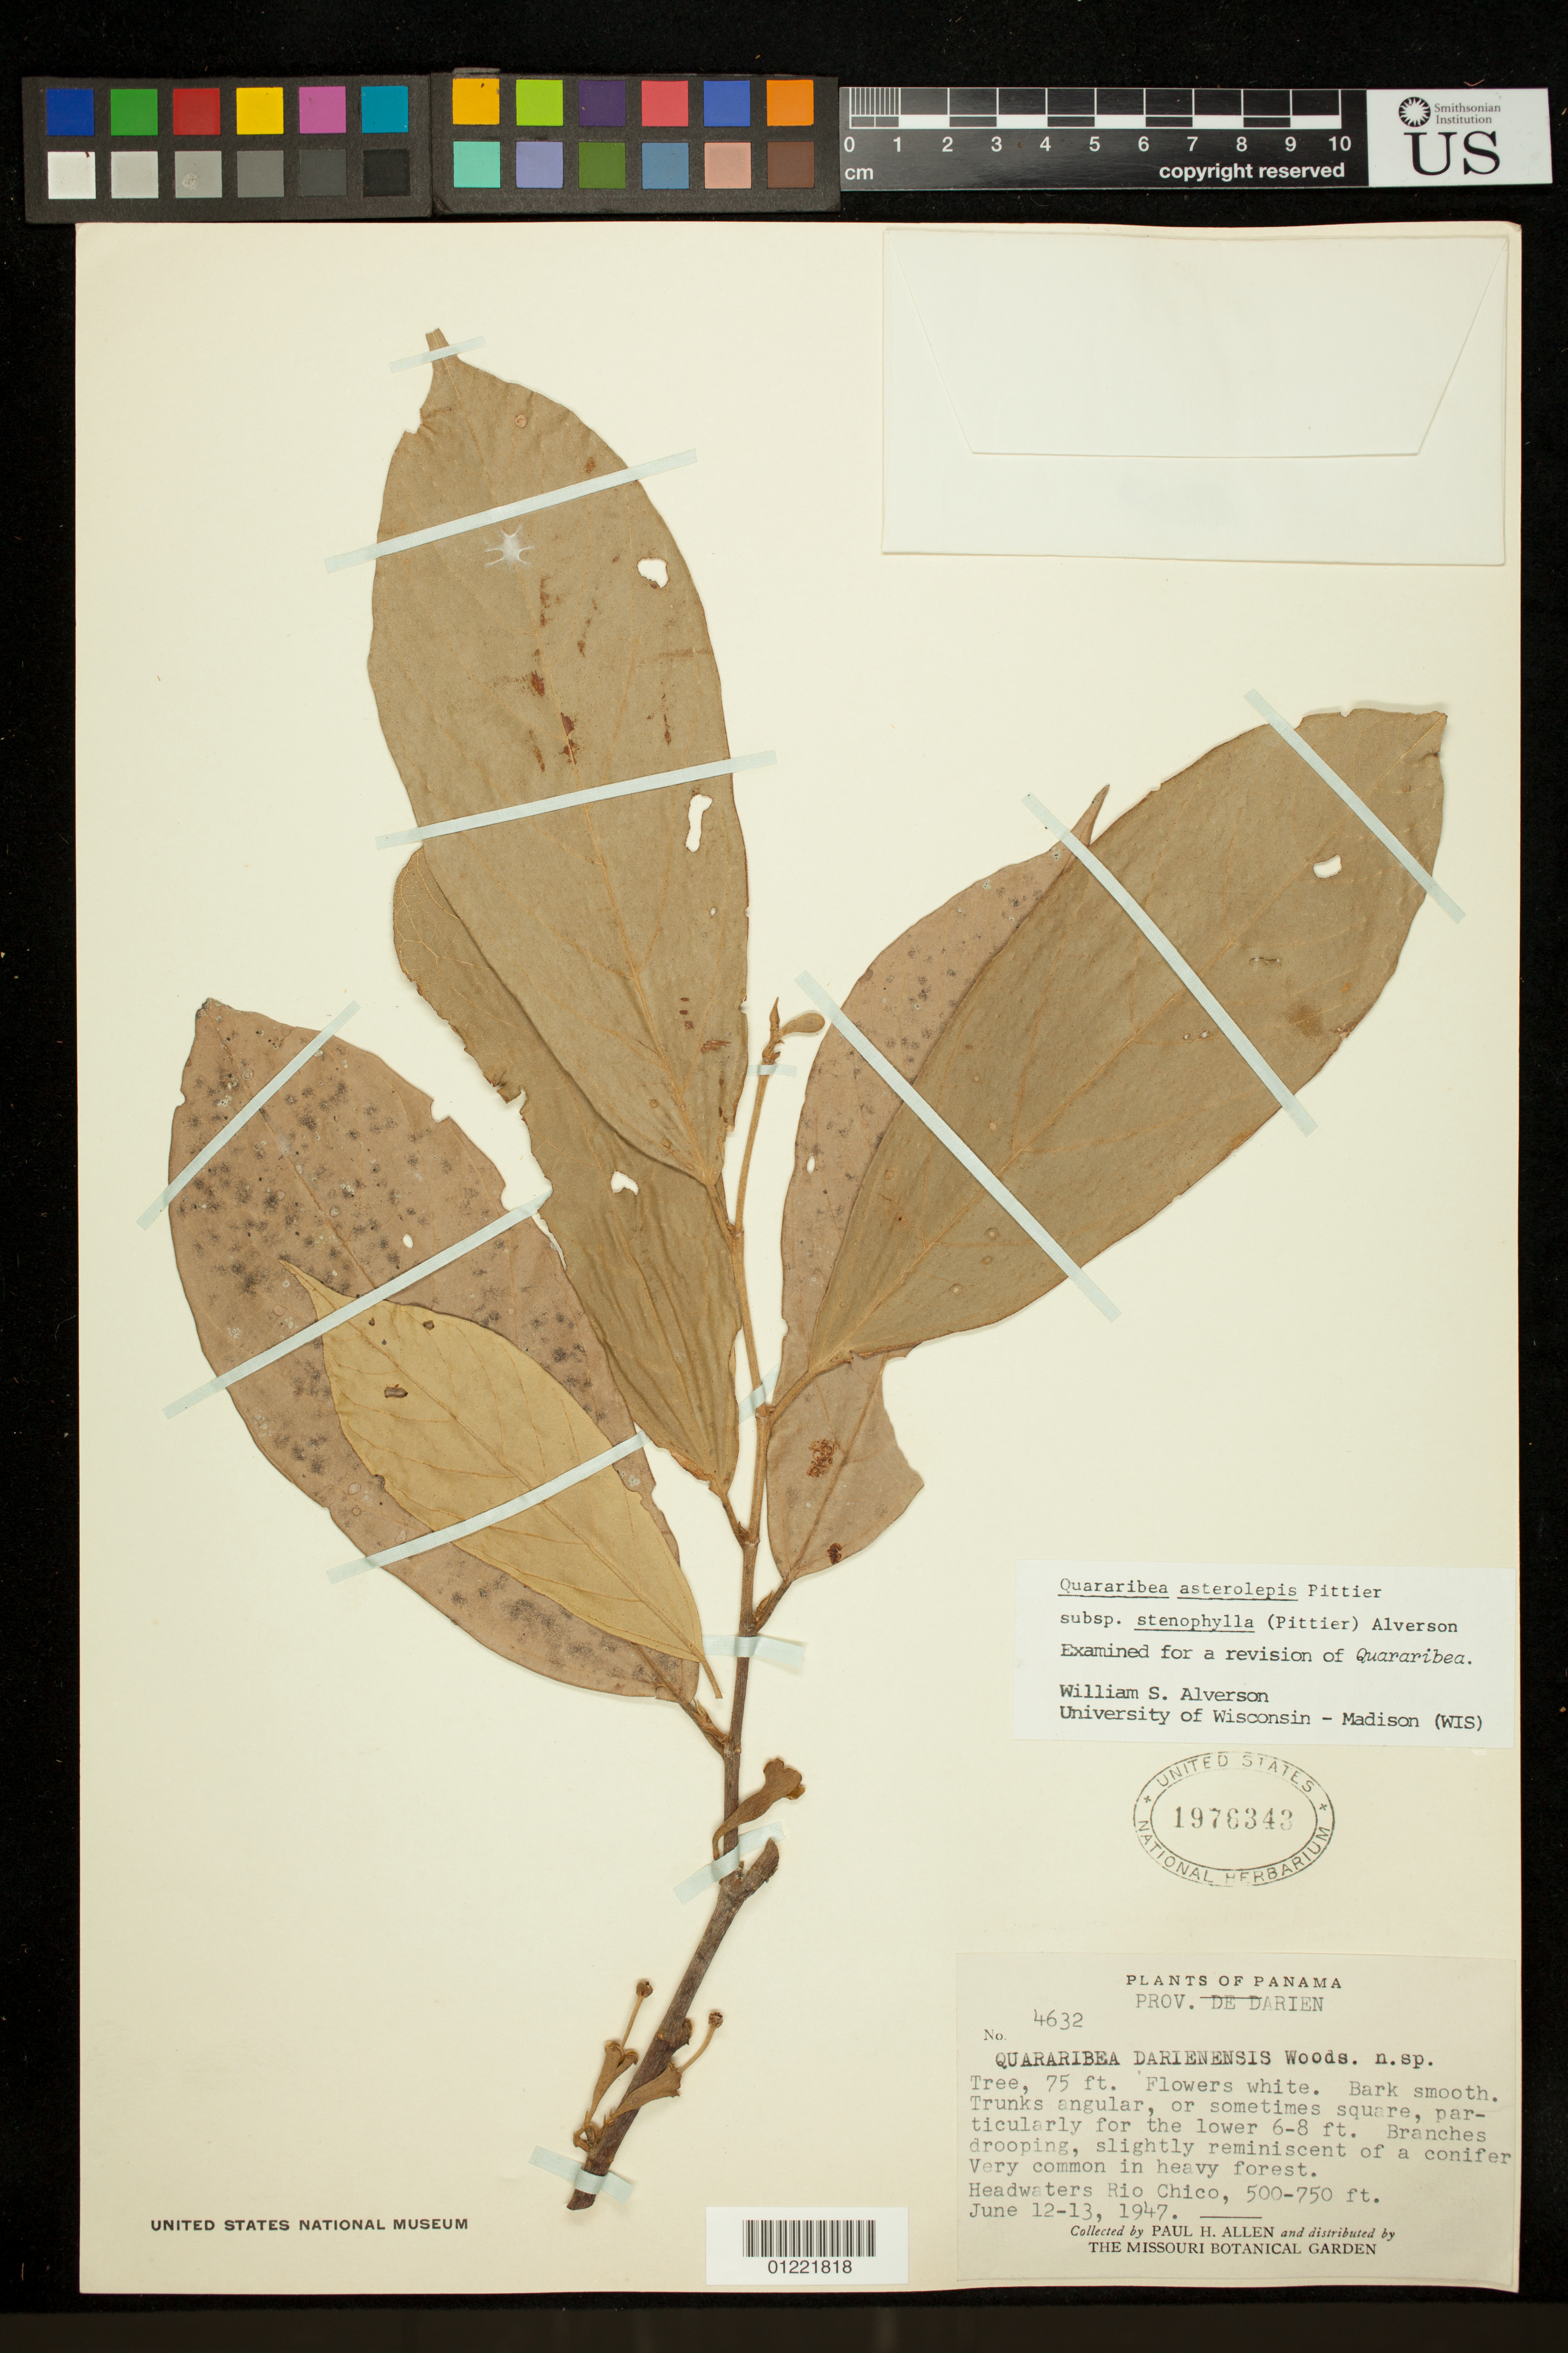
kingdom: Plantae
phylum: Tracheophyta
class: Magnoliopsida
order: Malvales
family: Malvaceae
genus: Quararibea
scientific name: Quararibea asterolepis subsp. stenophylla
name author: W.S. Alverson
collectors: P. H. Allen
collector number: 4632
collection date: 1947-06-12/1947-06-13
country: Panama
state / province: Darién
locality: Headwaters Rio Chico.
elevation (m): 500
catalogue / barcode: US 1976343